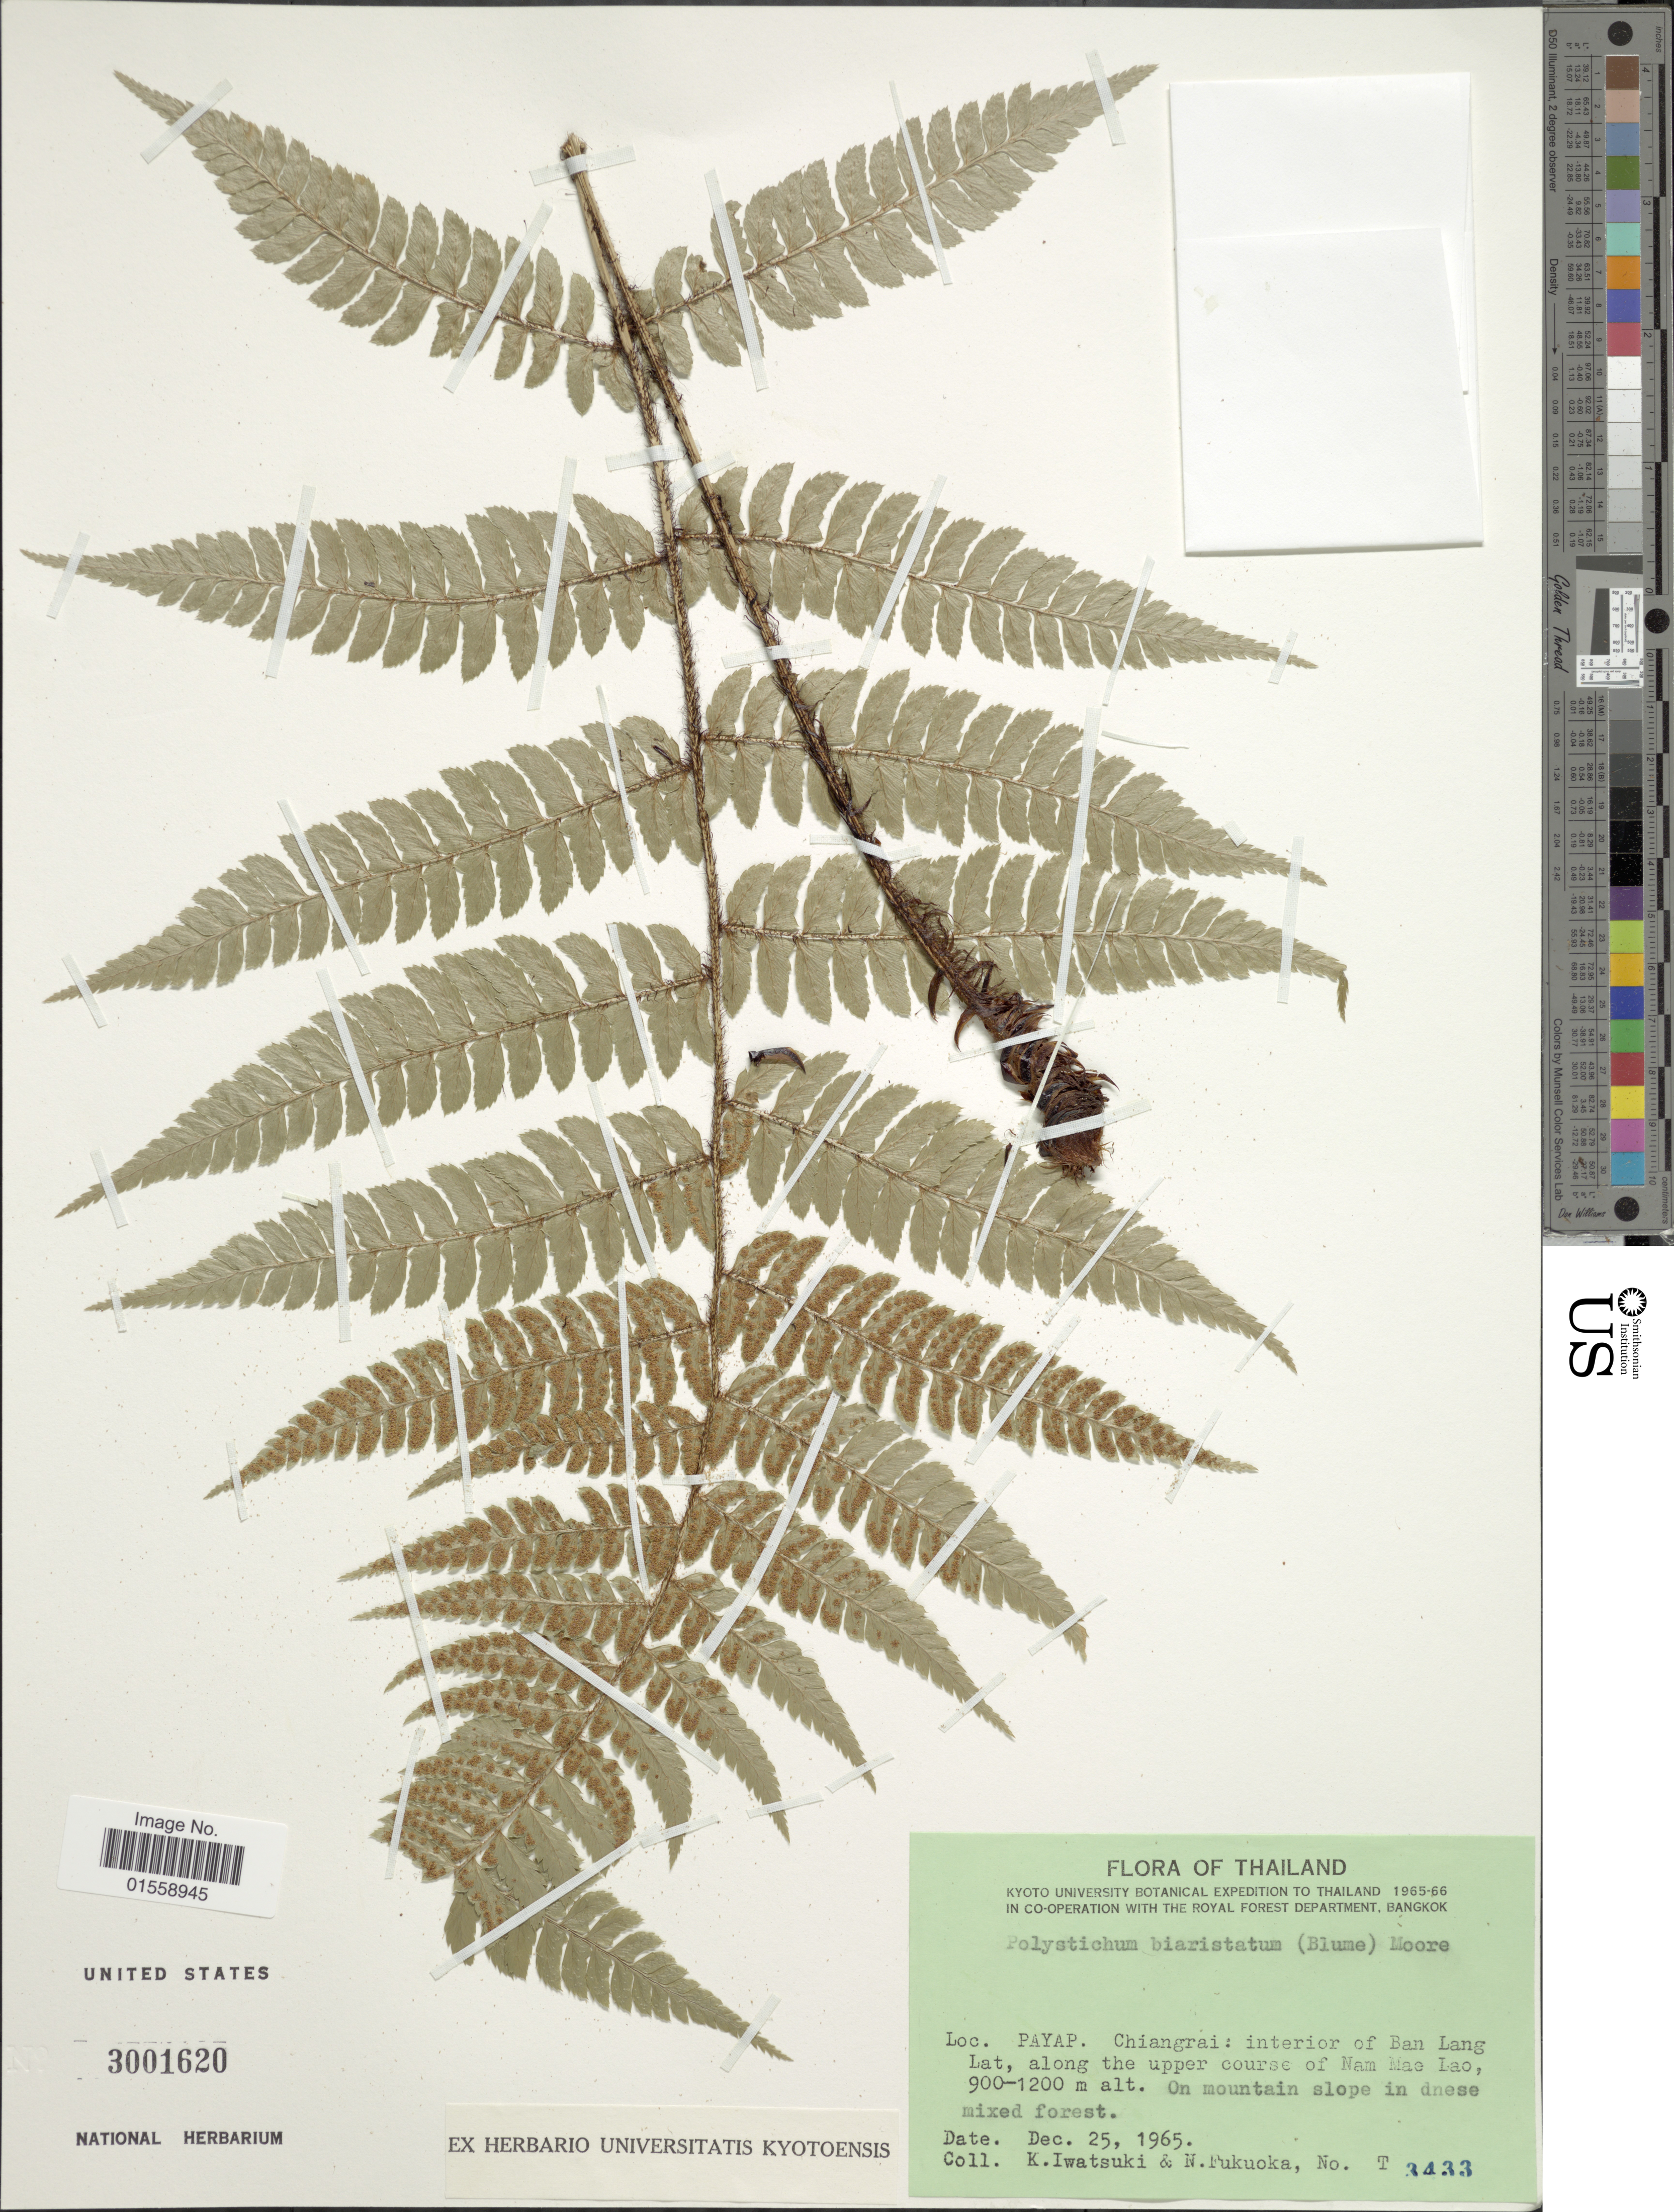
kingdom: Plantae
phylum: Tracheophyta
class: Polypodiopsida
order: Polypodiales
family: Dryopteridaceae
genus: Polystichum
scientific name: Polystichum biaristatum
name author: (Blume) T. Moore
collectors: K. Iwatsuki & N. Fukuoka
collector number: T3433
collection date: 1965-12-25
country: Thailand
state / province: Chiang Mai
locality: Payap, interior of Ban Lang Lat, along the upper course of Nam Mae Lao [interpreted], on mountain slope.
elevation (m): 900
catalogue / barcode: US 3001620